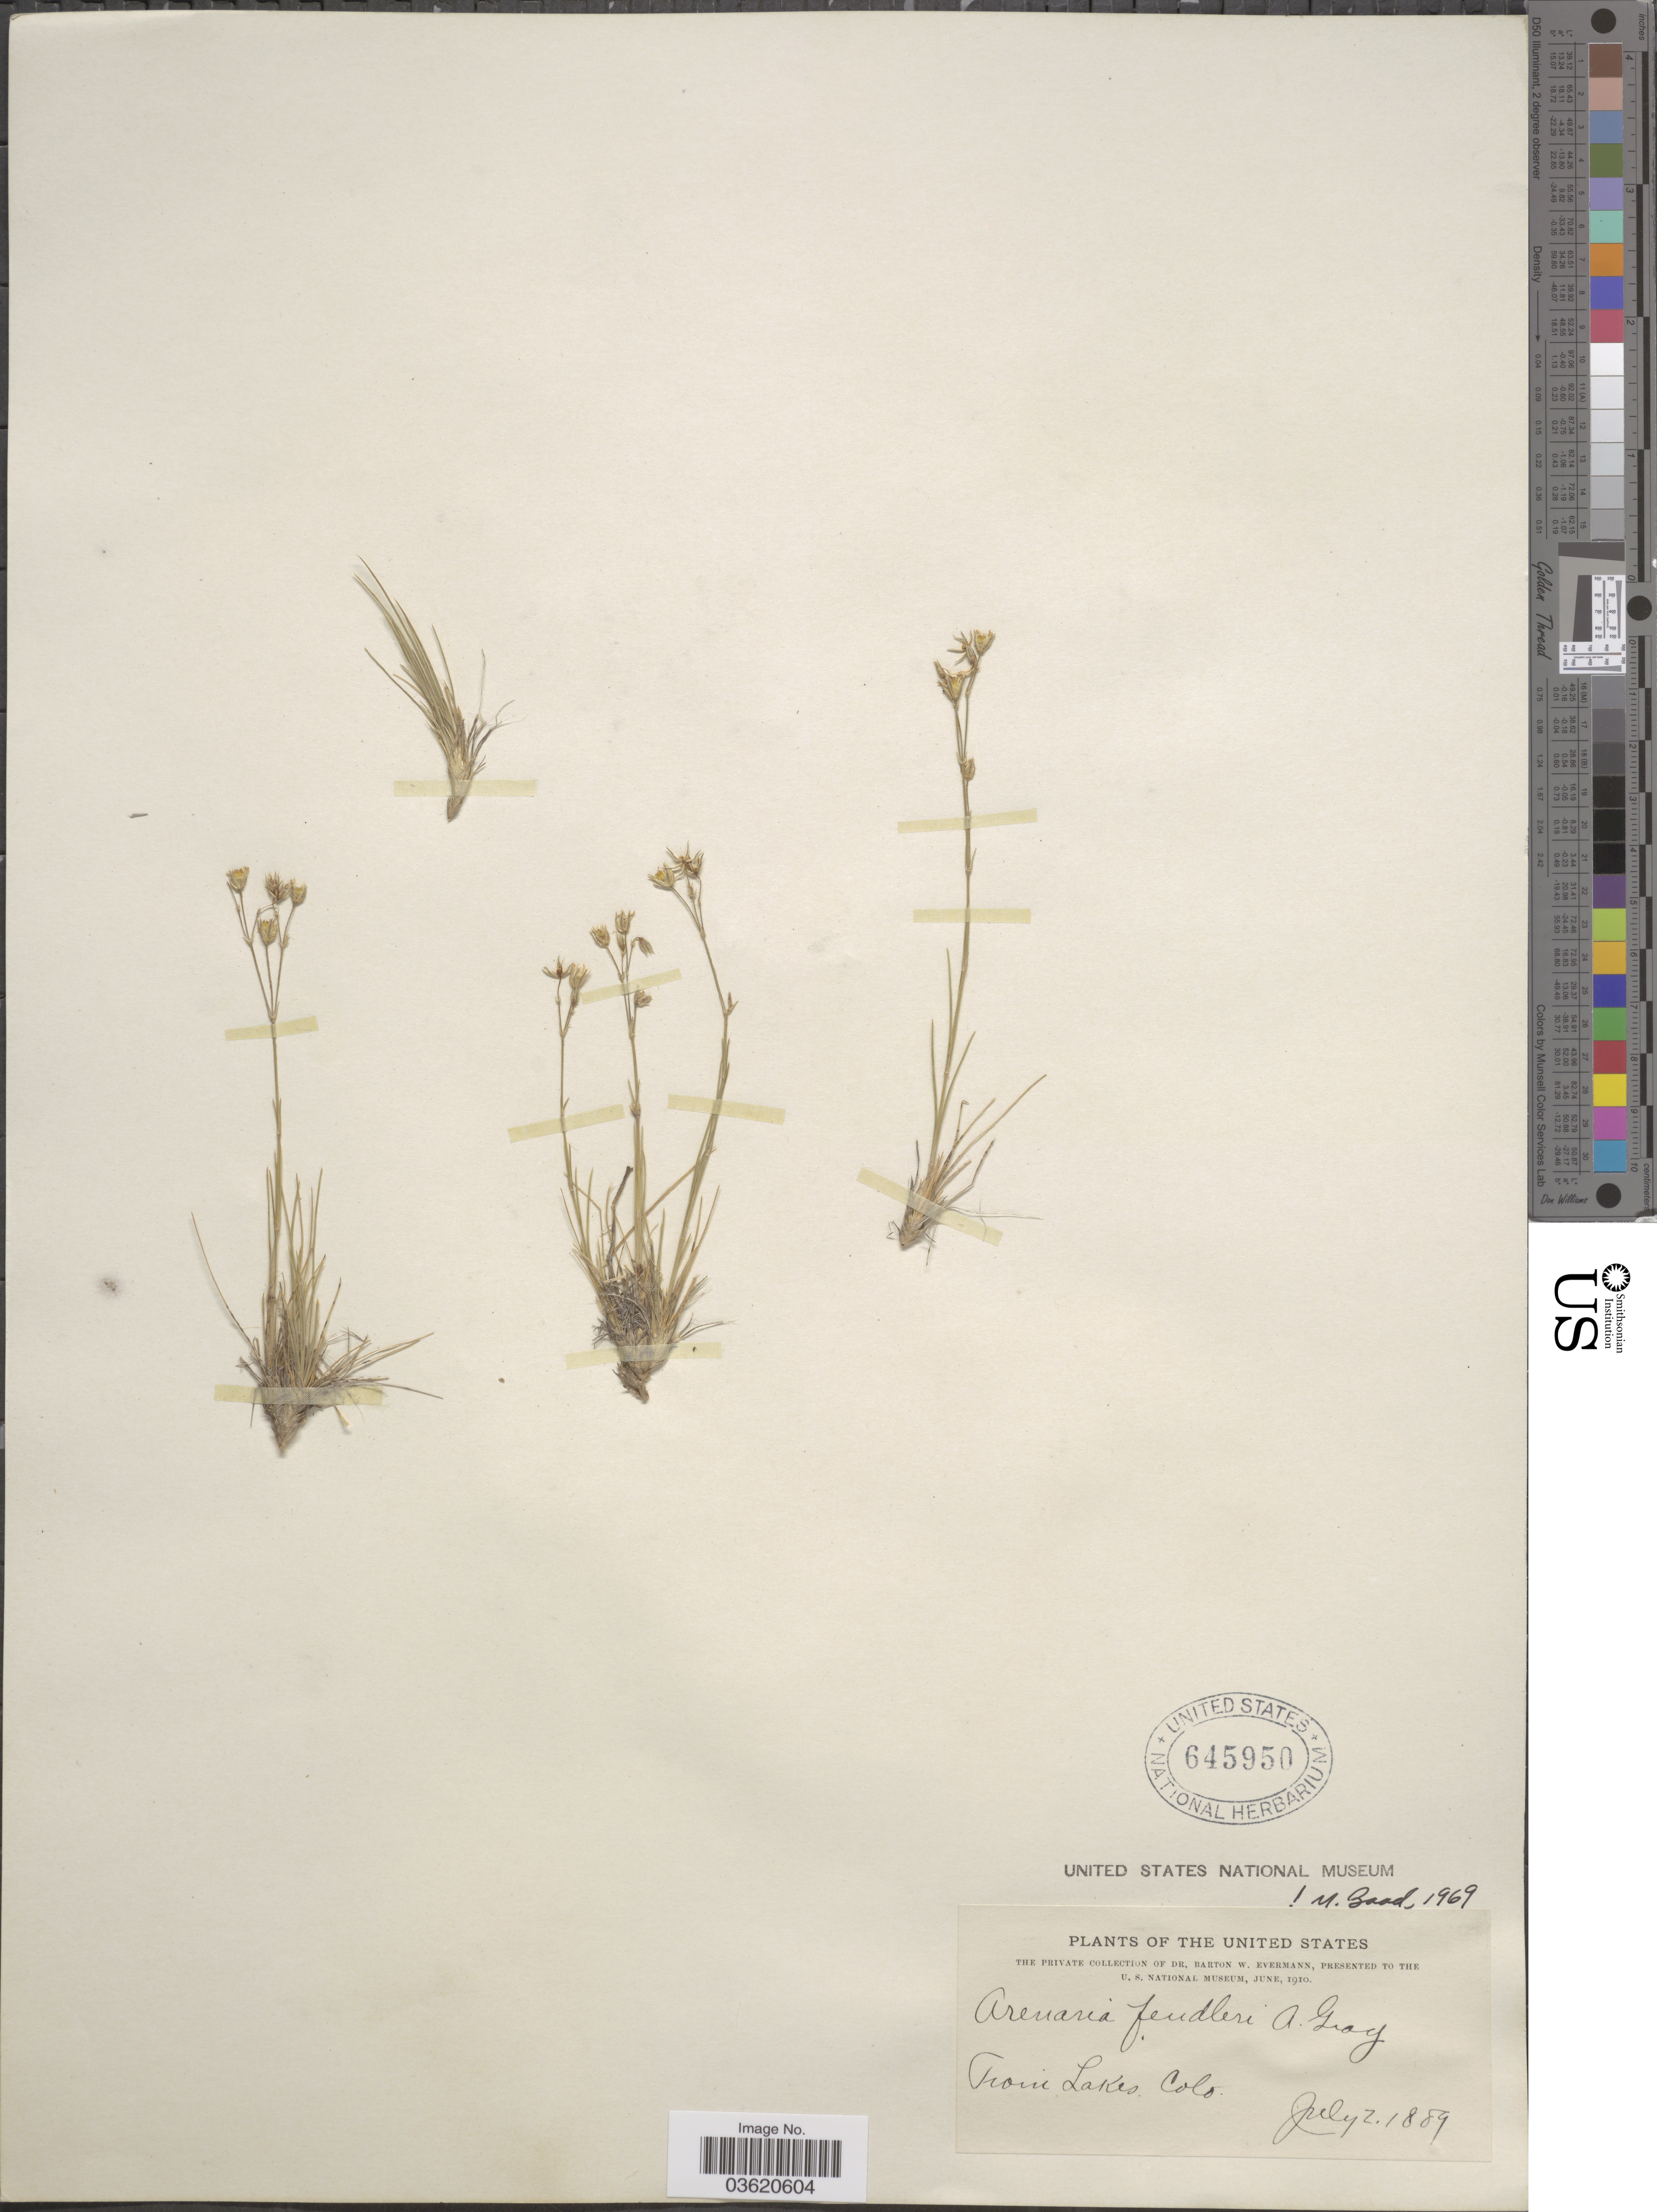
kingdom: Plantae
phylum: Tracheophyta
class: Magnoliopsida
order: Caryophyllales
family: Caryophyllaceae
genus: Eremogone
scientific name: Eremogone fendleri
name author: (A. Gray) Ikonn.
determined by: U.S. National Herbarium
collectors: B. W. Evermann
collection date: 1889-07-02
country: United States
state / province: Colorado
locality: Trout Lakes.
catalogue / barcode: US 645950